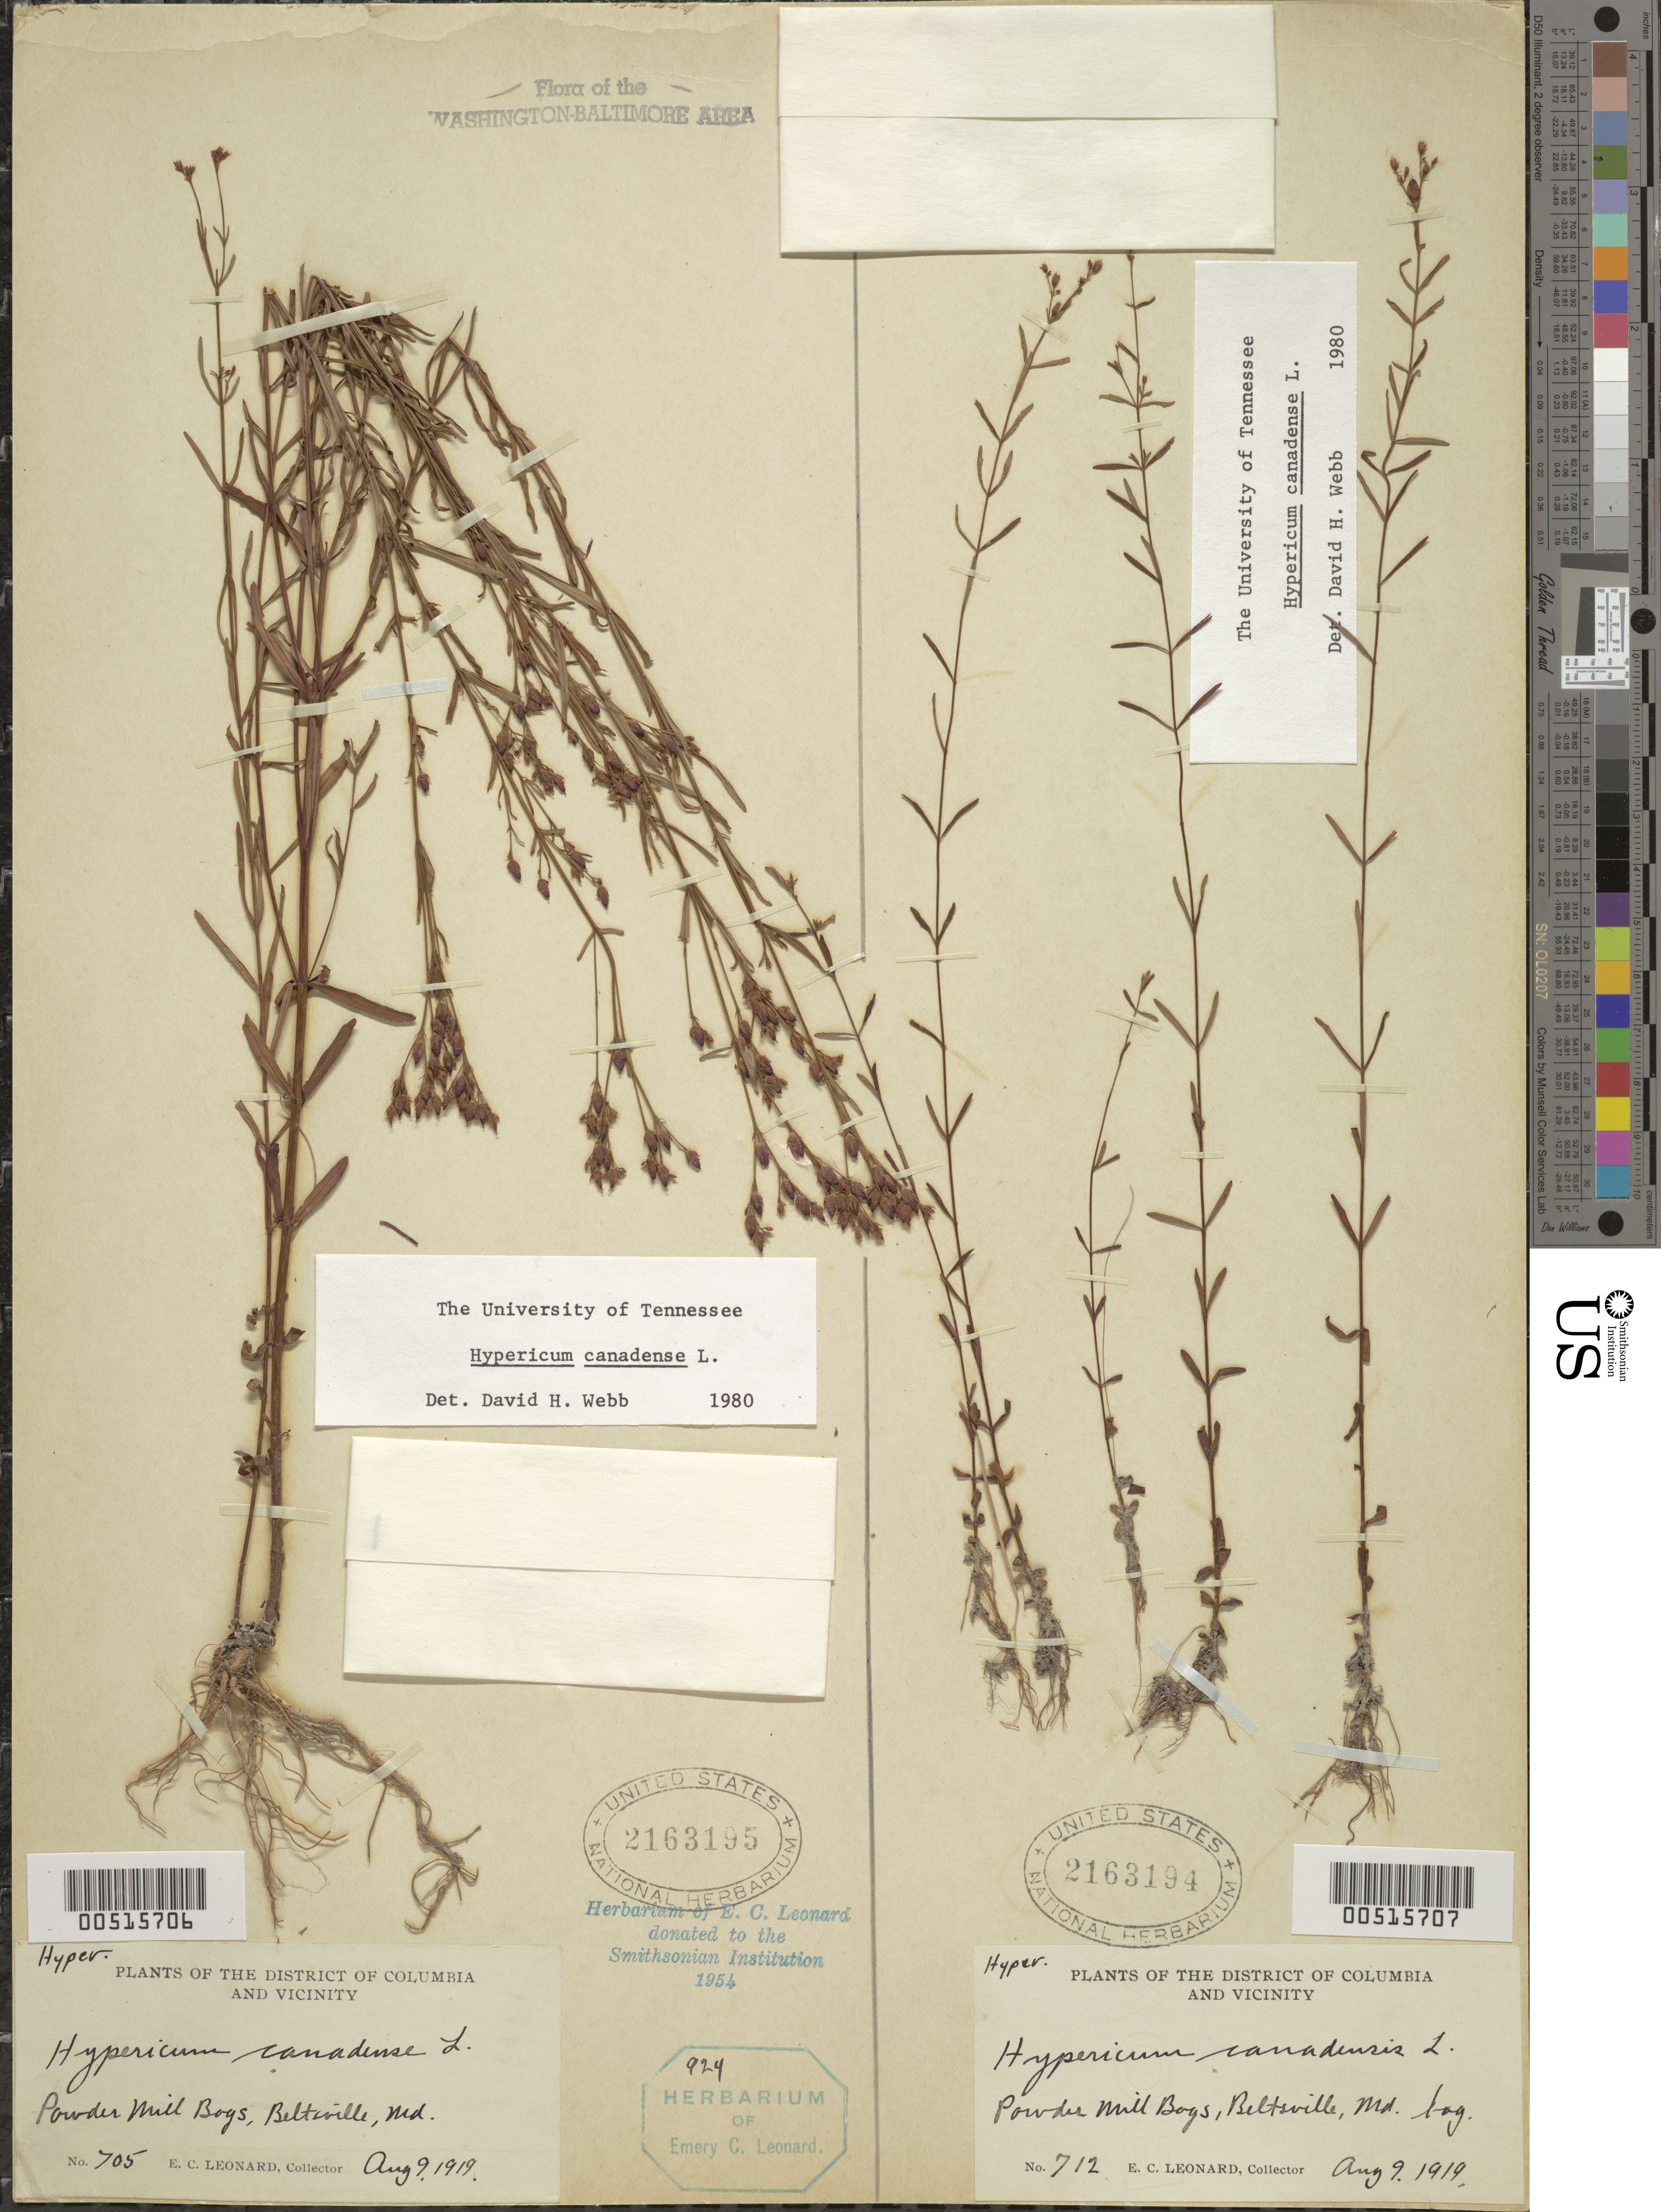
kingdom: Plantae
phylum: Tracheophyta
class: Magnoliopsida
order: Malpighiales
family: Hypericaceae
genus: Hypericum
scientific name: Hypericum canadense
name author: L.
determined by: Webb, D. H.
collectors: E. C. Leonard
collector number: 712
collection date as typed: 09 Aug 1919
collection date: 1919-08-09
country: United States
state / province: Maryland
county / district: Prince George's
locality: Beltsville, Powdermill Bogs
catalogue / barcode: US 2163194